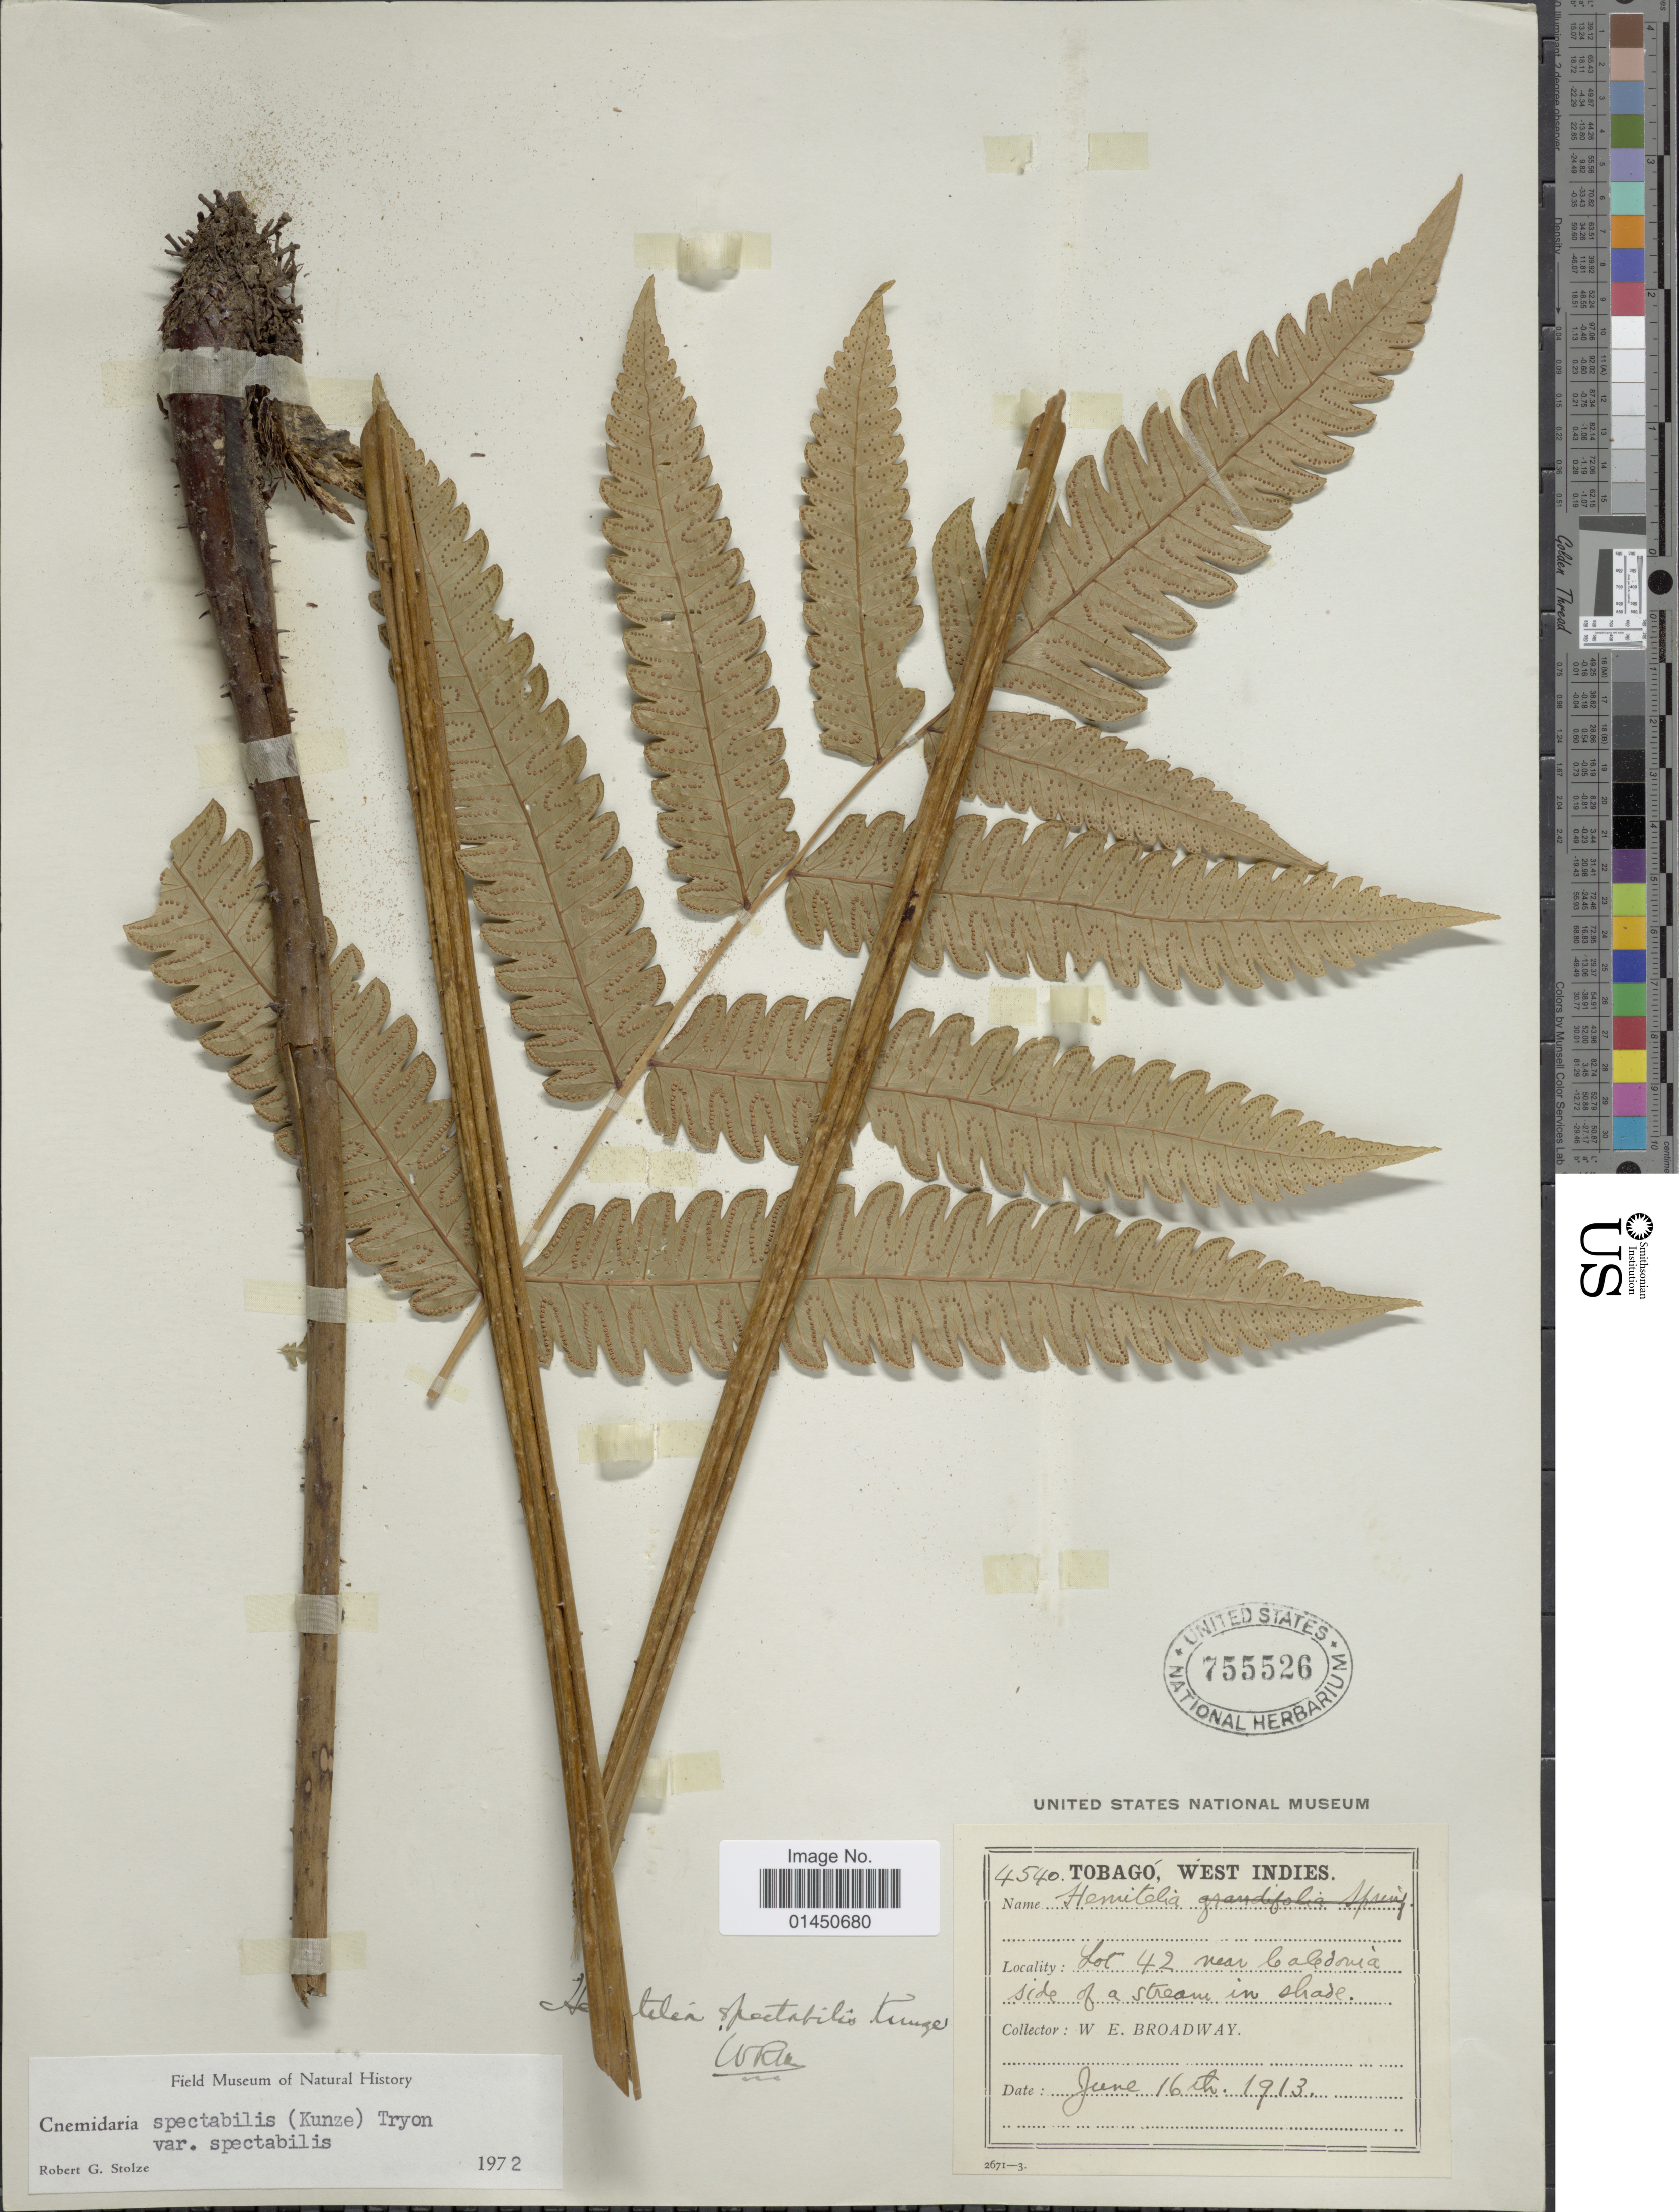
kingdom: Plantae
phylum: Tracheophyta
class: Polypodiopsida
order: Cyatheales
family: Cyatheaceae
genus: Cyathea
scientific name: Cyathea spectabilis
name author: (Kunze) Domin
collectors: W. E. Broadway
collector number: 4540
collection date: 1913-06-16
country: Trinidad and Tobago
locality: Tobago, Lot 42 near Caledonia side of a stream in shade.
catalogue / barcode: US 755526